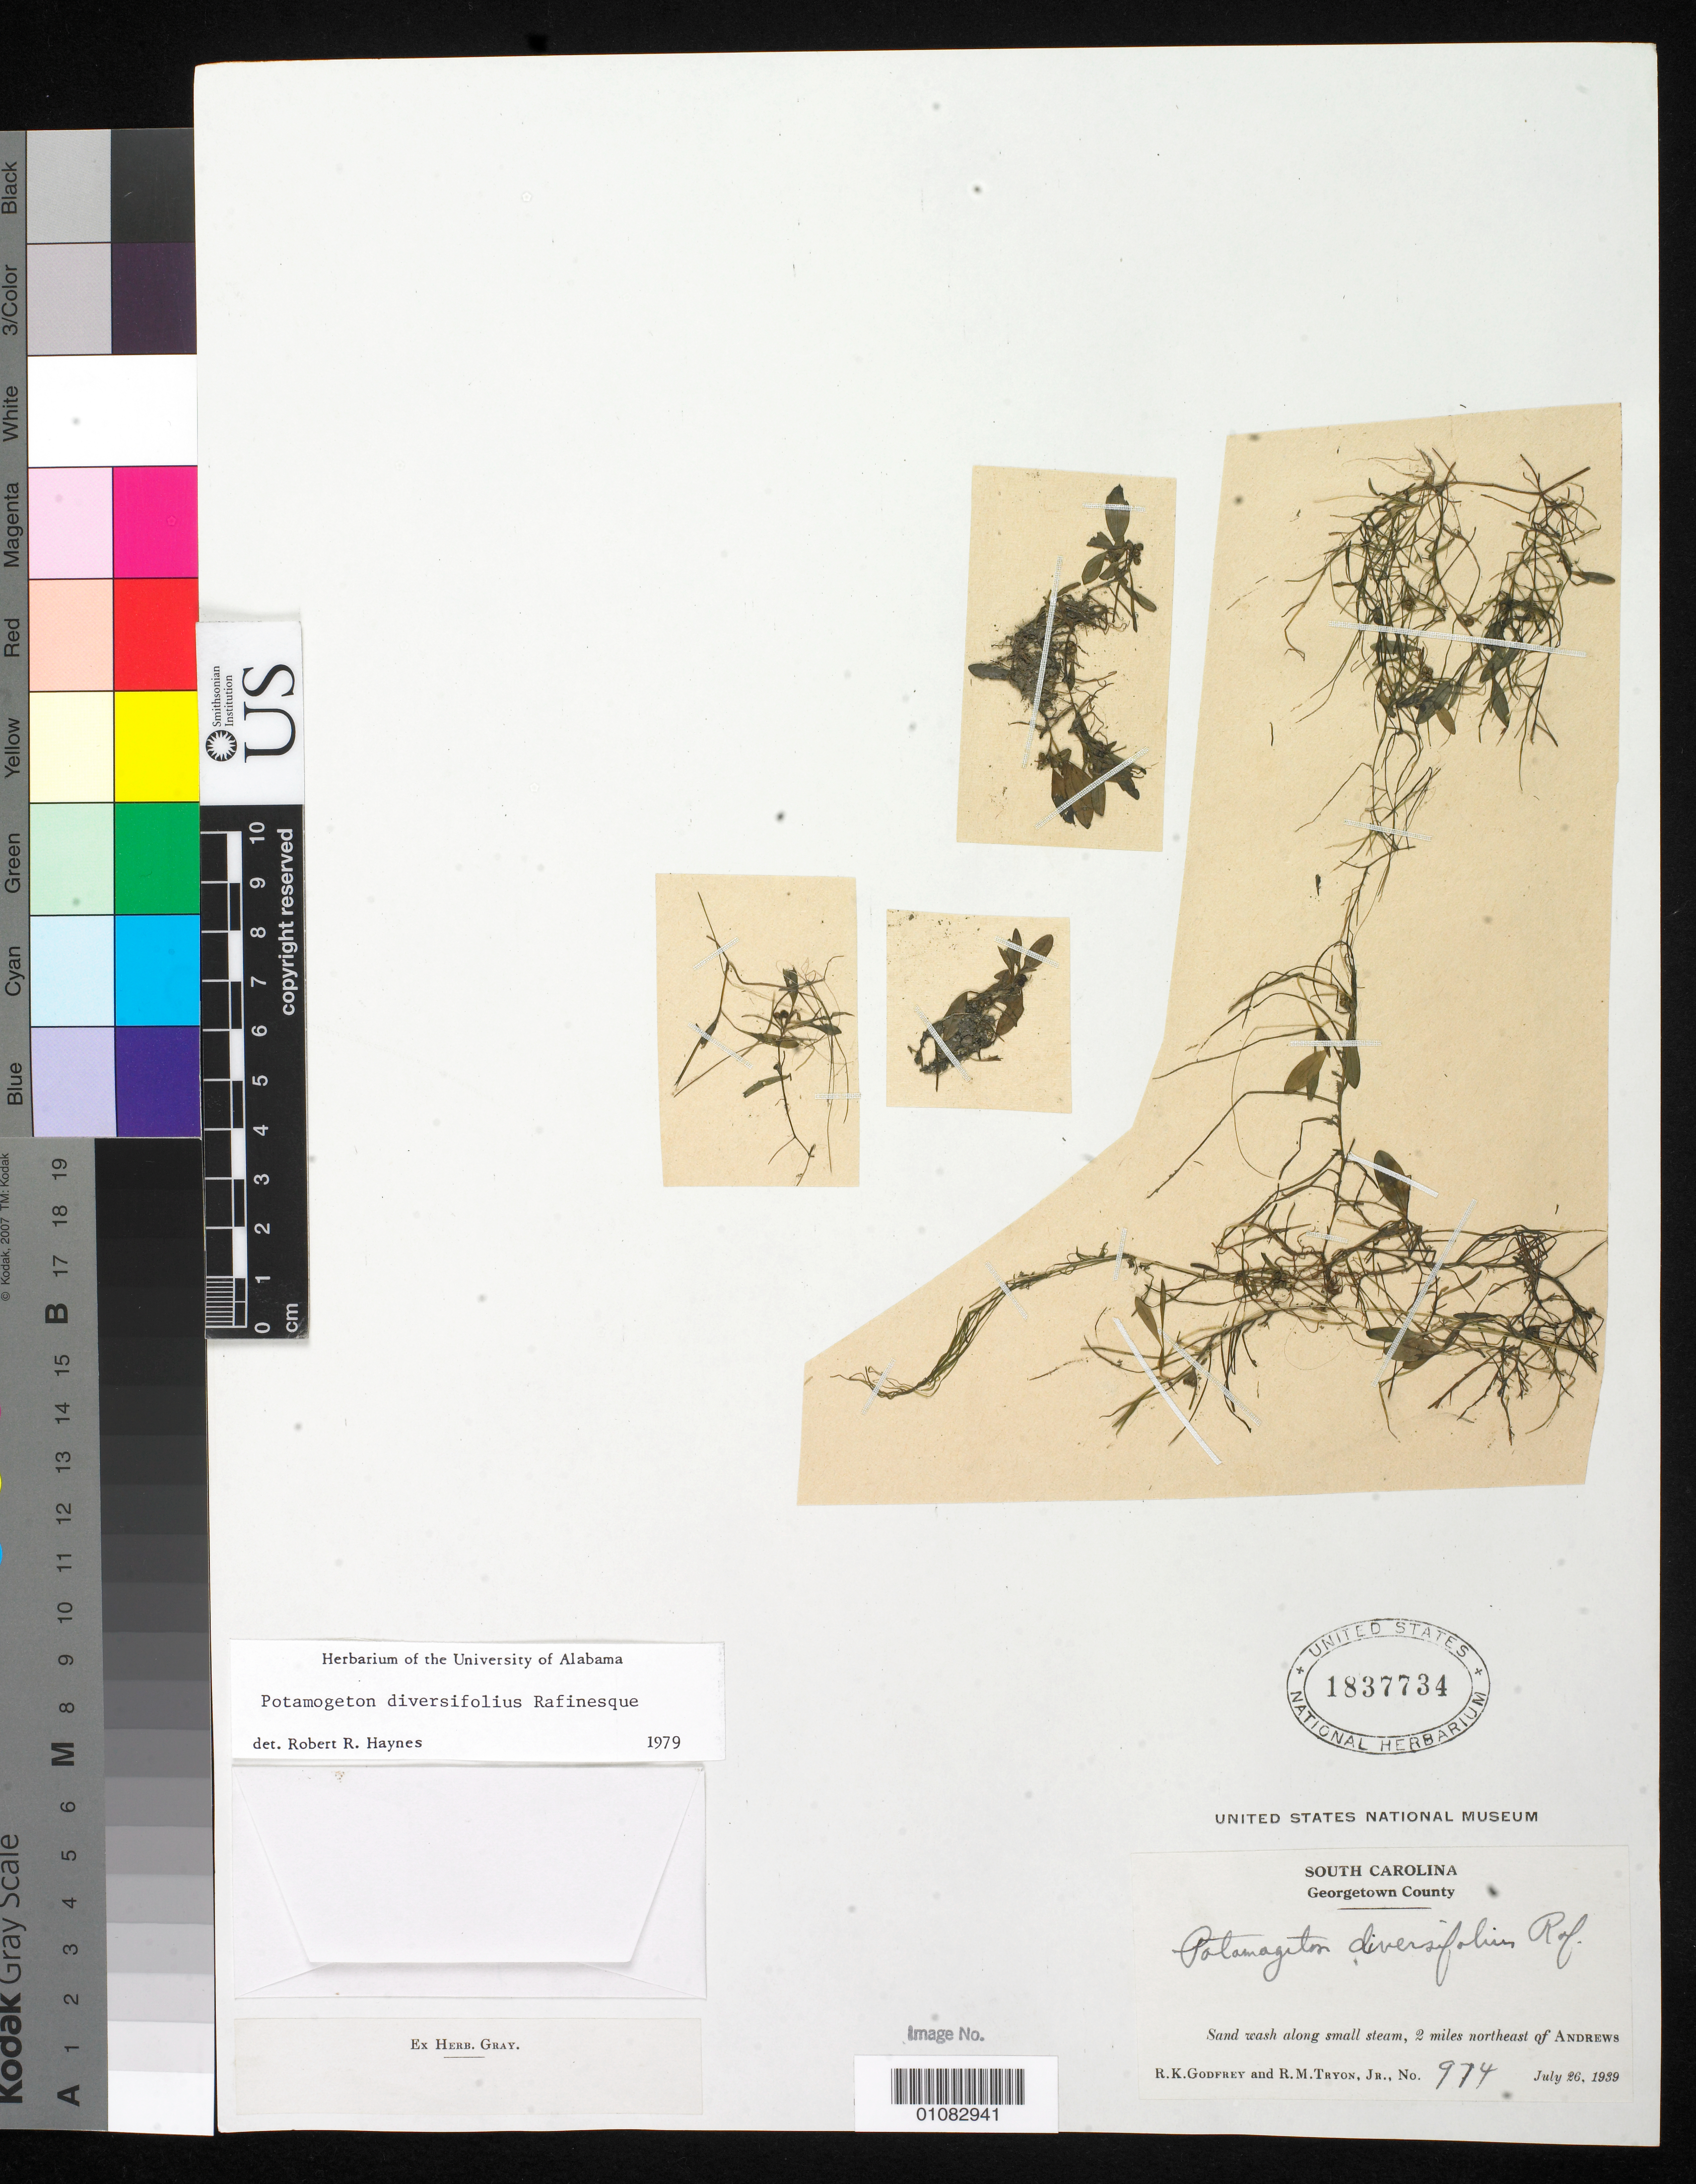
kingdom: Plantae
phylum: Tracheophyta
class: Liliopsida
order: Alismatales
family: Potamogetonaceae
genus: Potamogeton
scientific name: Potamogeton diversifolius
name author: Raf.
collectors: R. K. Godfrey & R. M. Tryon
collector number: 974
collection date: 1939-07-26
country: United States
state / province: South Carolina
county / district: Georgetown County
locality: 2 mi. NE of Andrews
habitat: Sand wash along small stream.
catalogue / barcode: US 1837734